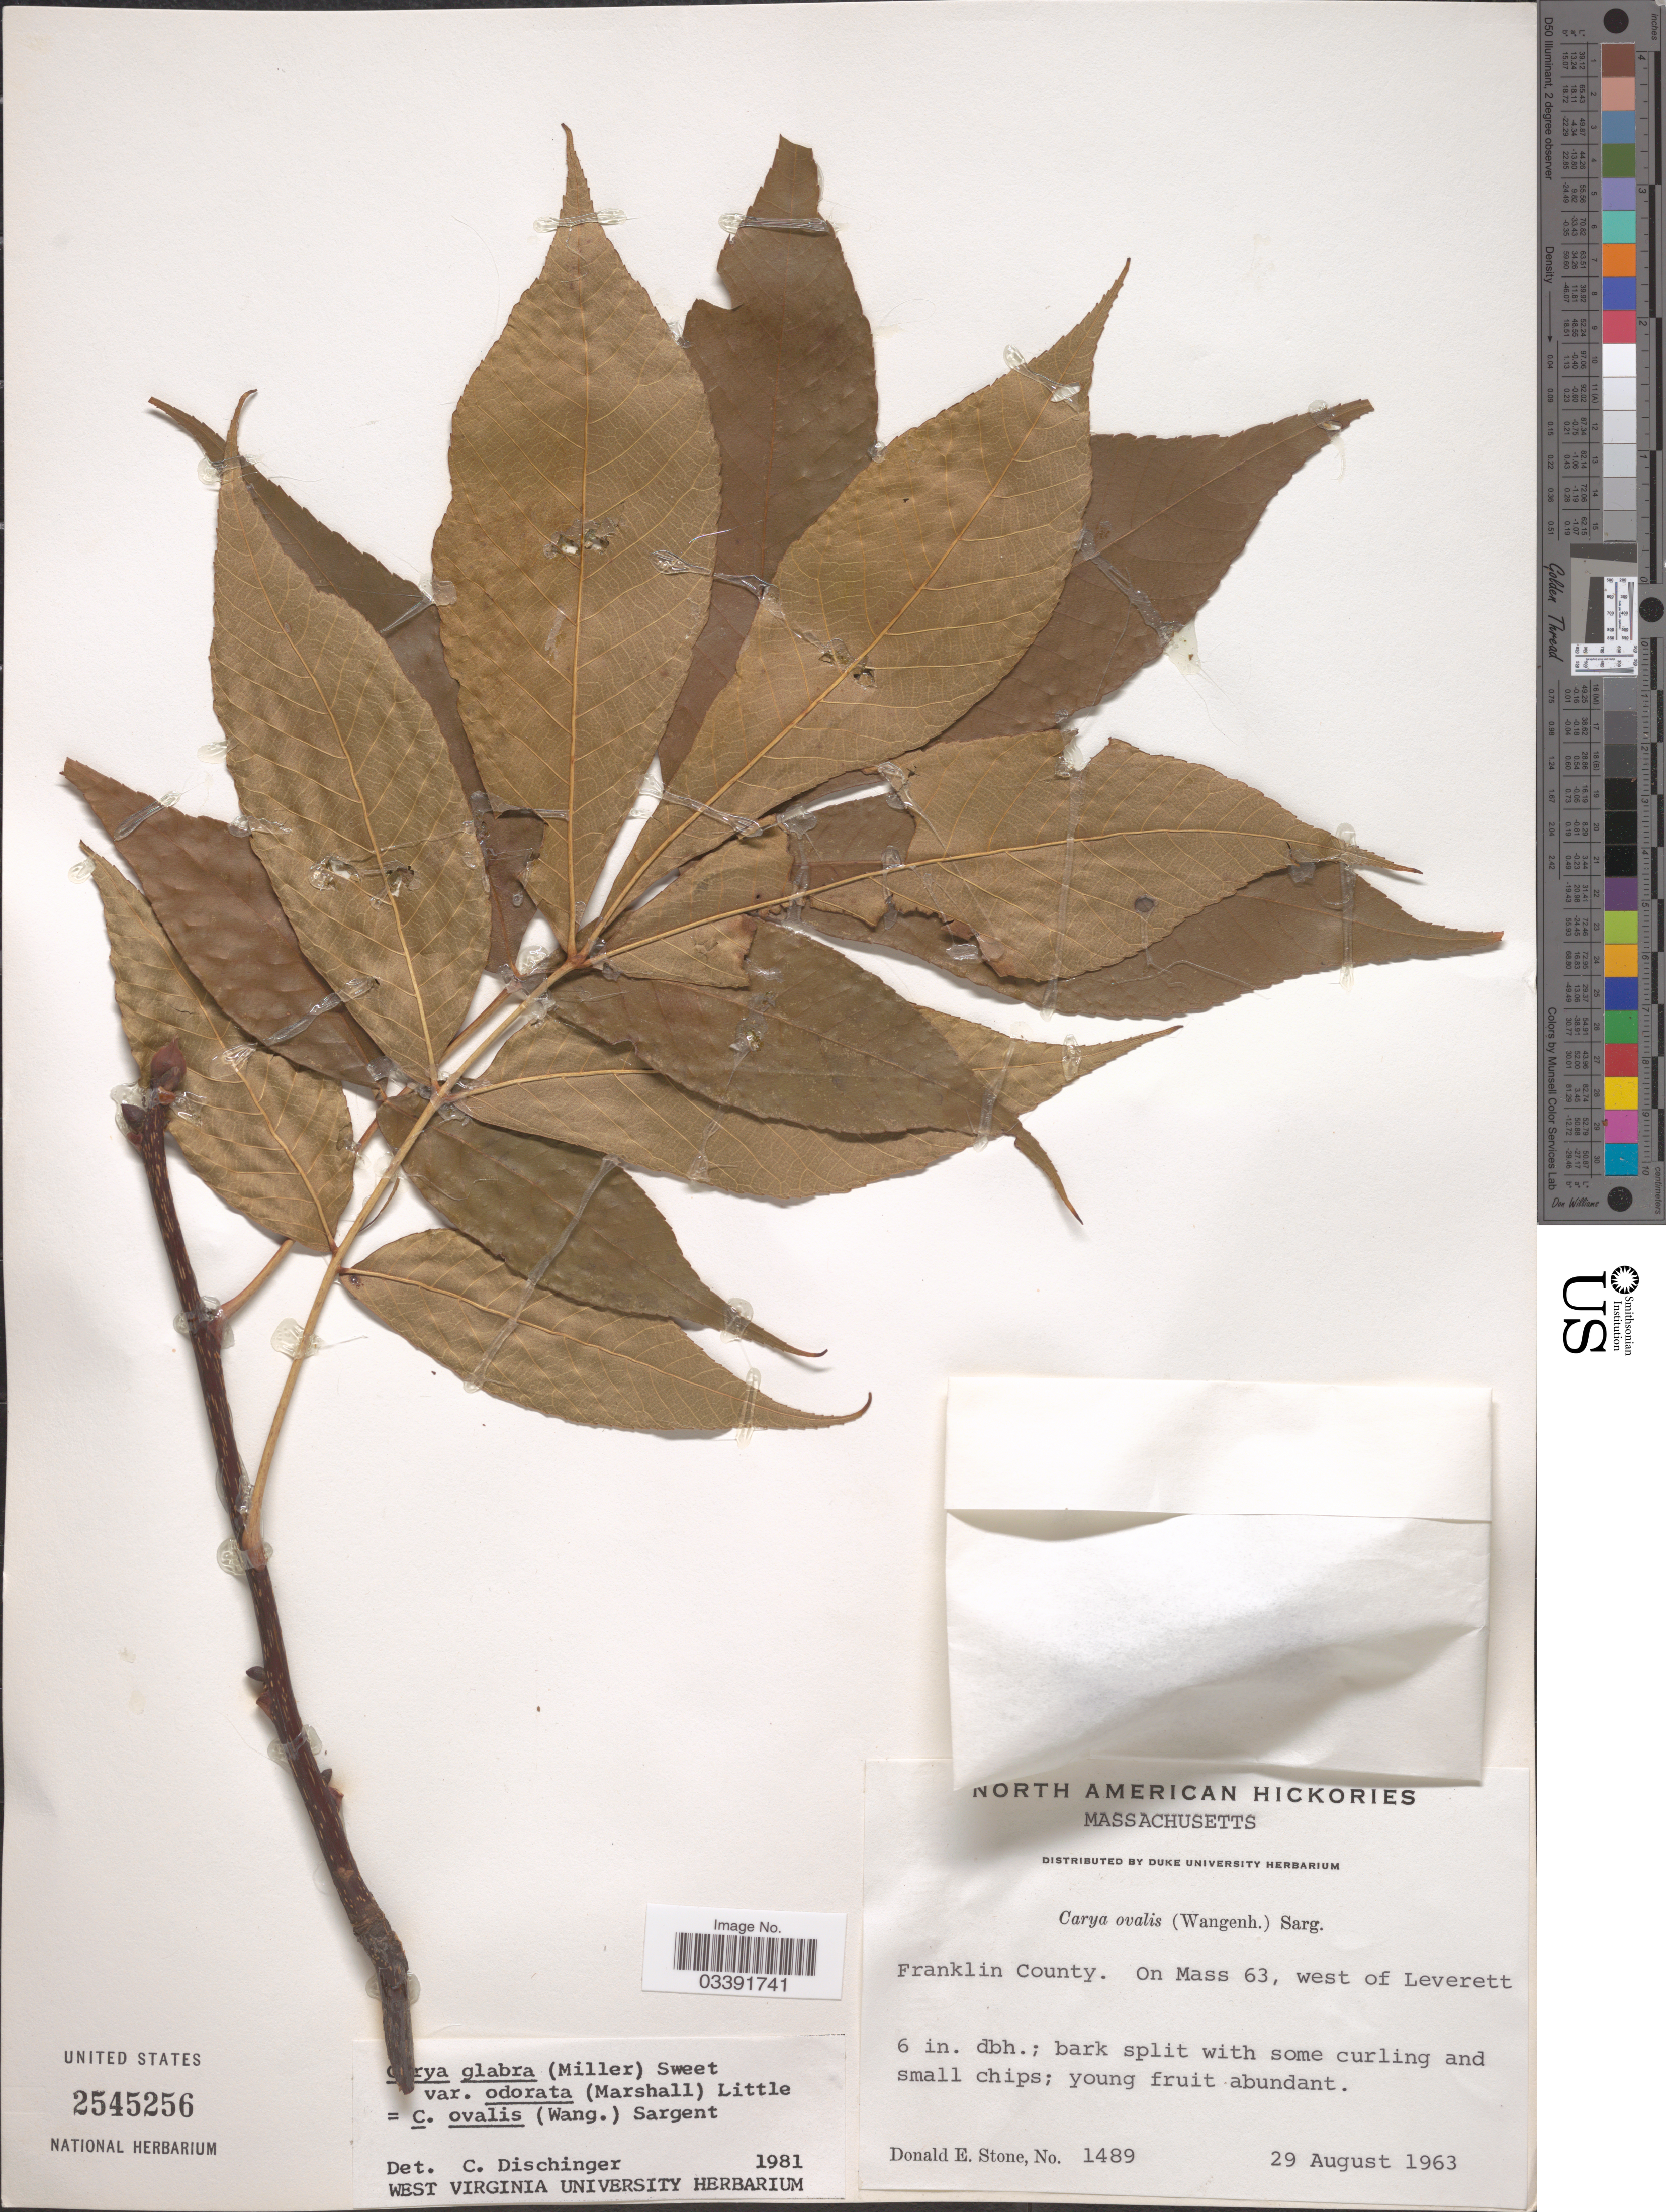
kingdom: Plantae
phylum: Tracheophyta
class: Magnoliopsida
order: Fagales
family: Juglandaceae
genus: Carya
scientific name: Carya glabra var. odorata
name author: (Marshall) Little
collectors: D. Stone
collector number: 1489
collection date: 1963-08-29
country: United States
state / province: Massachusetts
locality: Franklin County. On Mass 63, west of Leverett.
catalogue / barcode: US 2545256